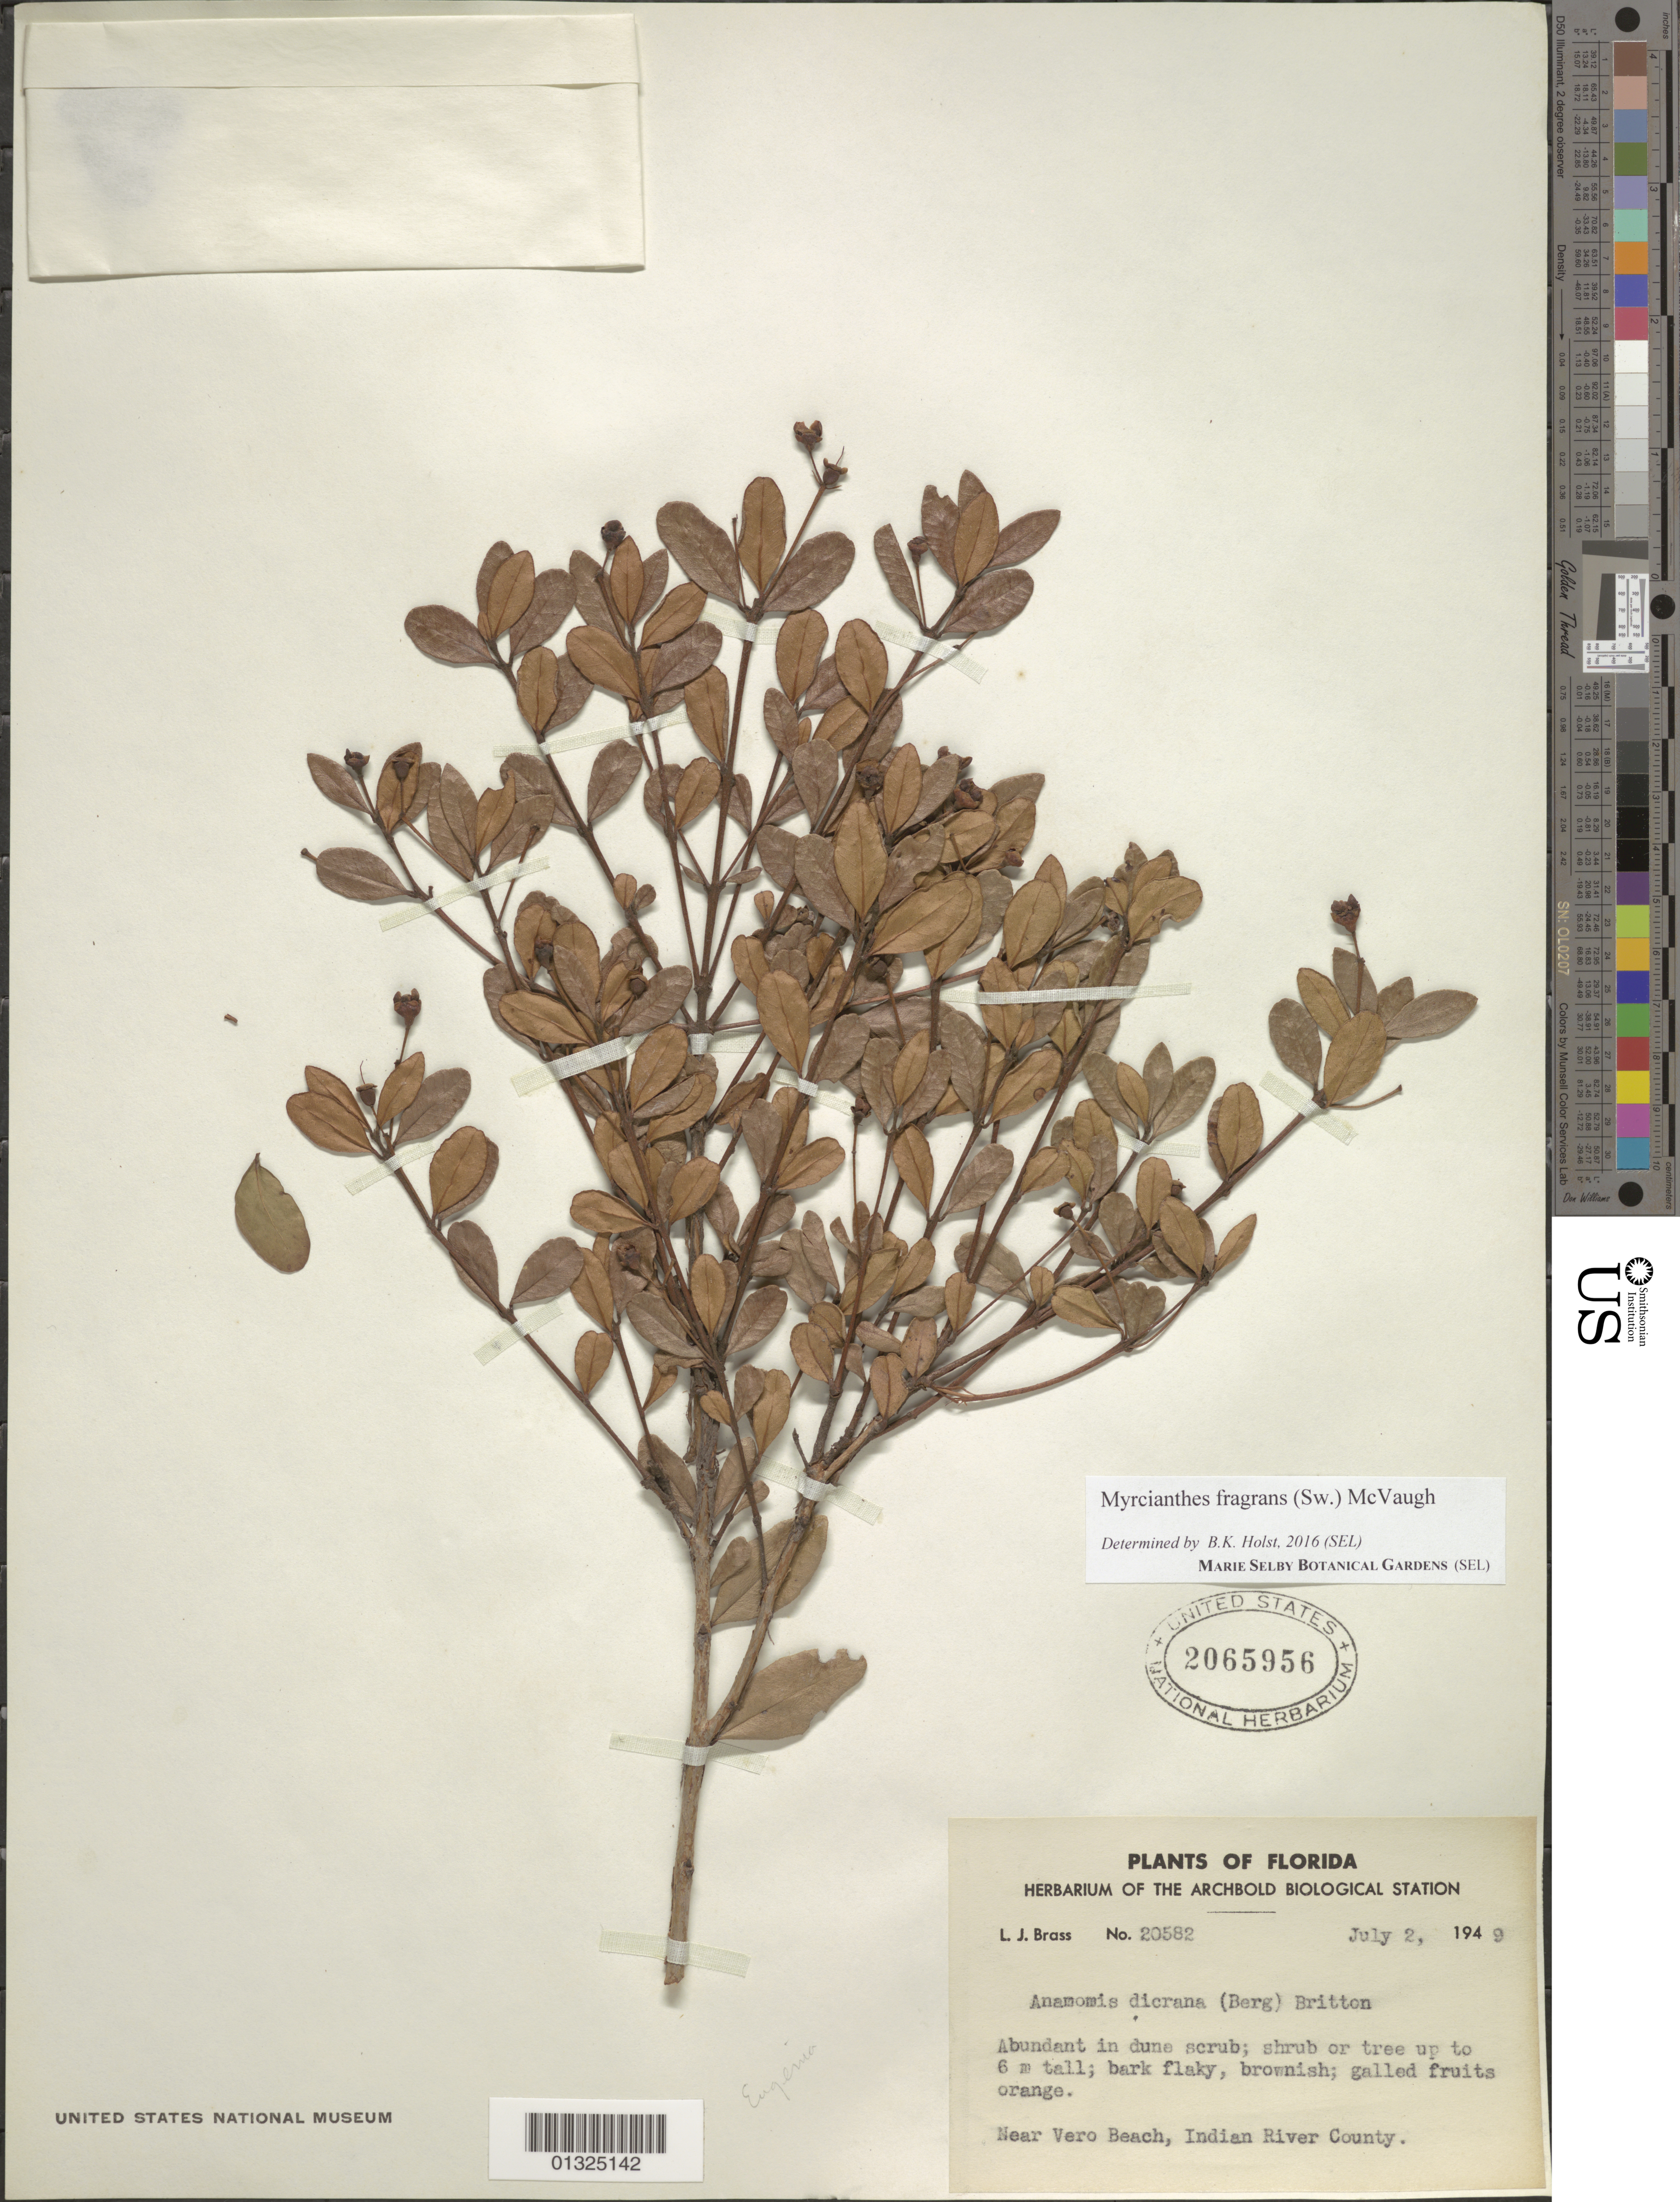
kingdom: Plantae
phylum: Tracheophyta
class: Magnoliopsida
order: Myrtales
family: Myrtaceae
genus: Myrcianthes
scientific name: Myrcianthes fragrans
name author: (Sw.) McVaugh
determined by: Holst, Bruce K.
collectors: L. J. Brass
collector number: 20582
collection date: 1949-07-02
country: United States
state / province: Florida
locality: near Vero Beach, Indian River Country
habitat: Abundant in dune scrub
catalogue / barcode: US 2065956